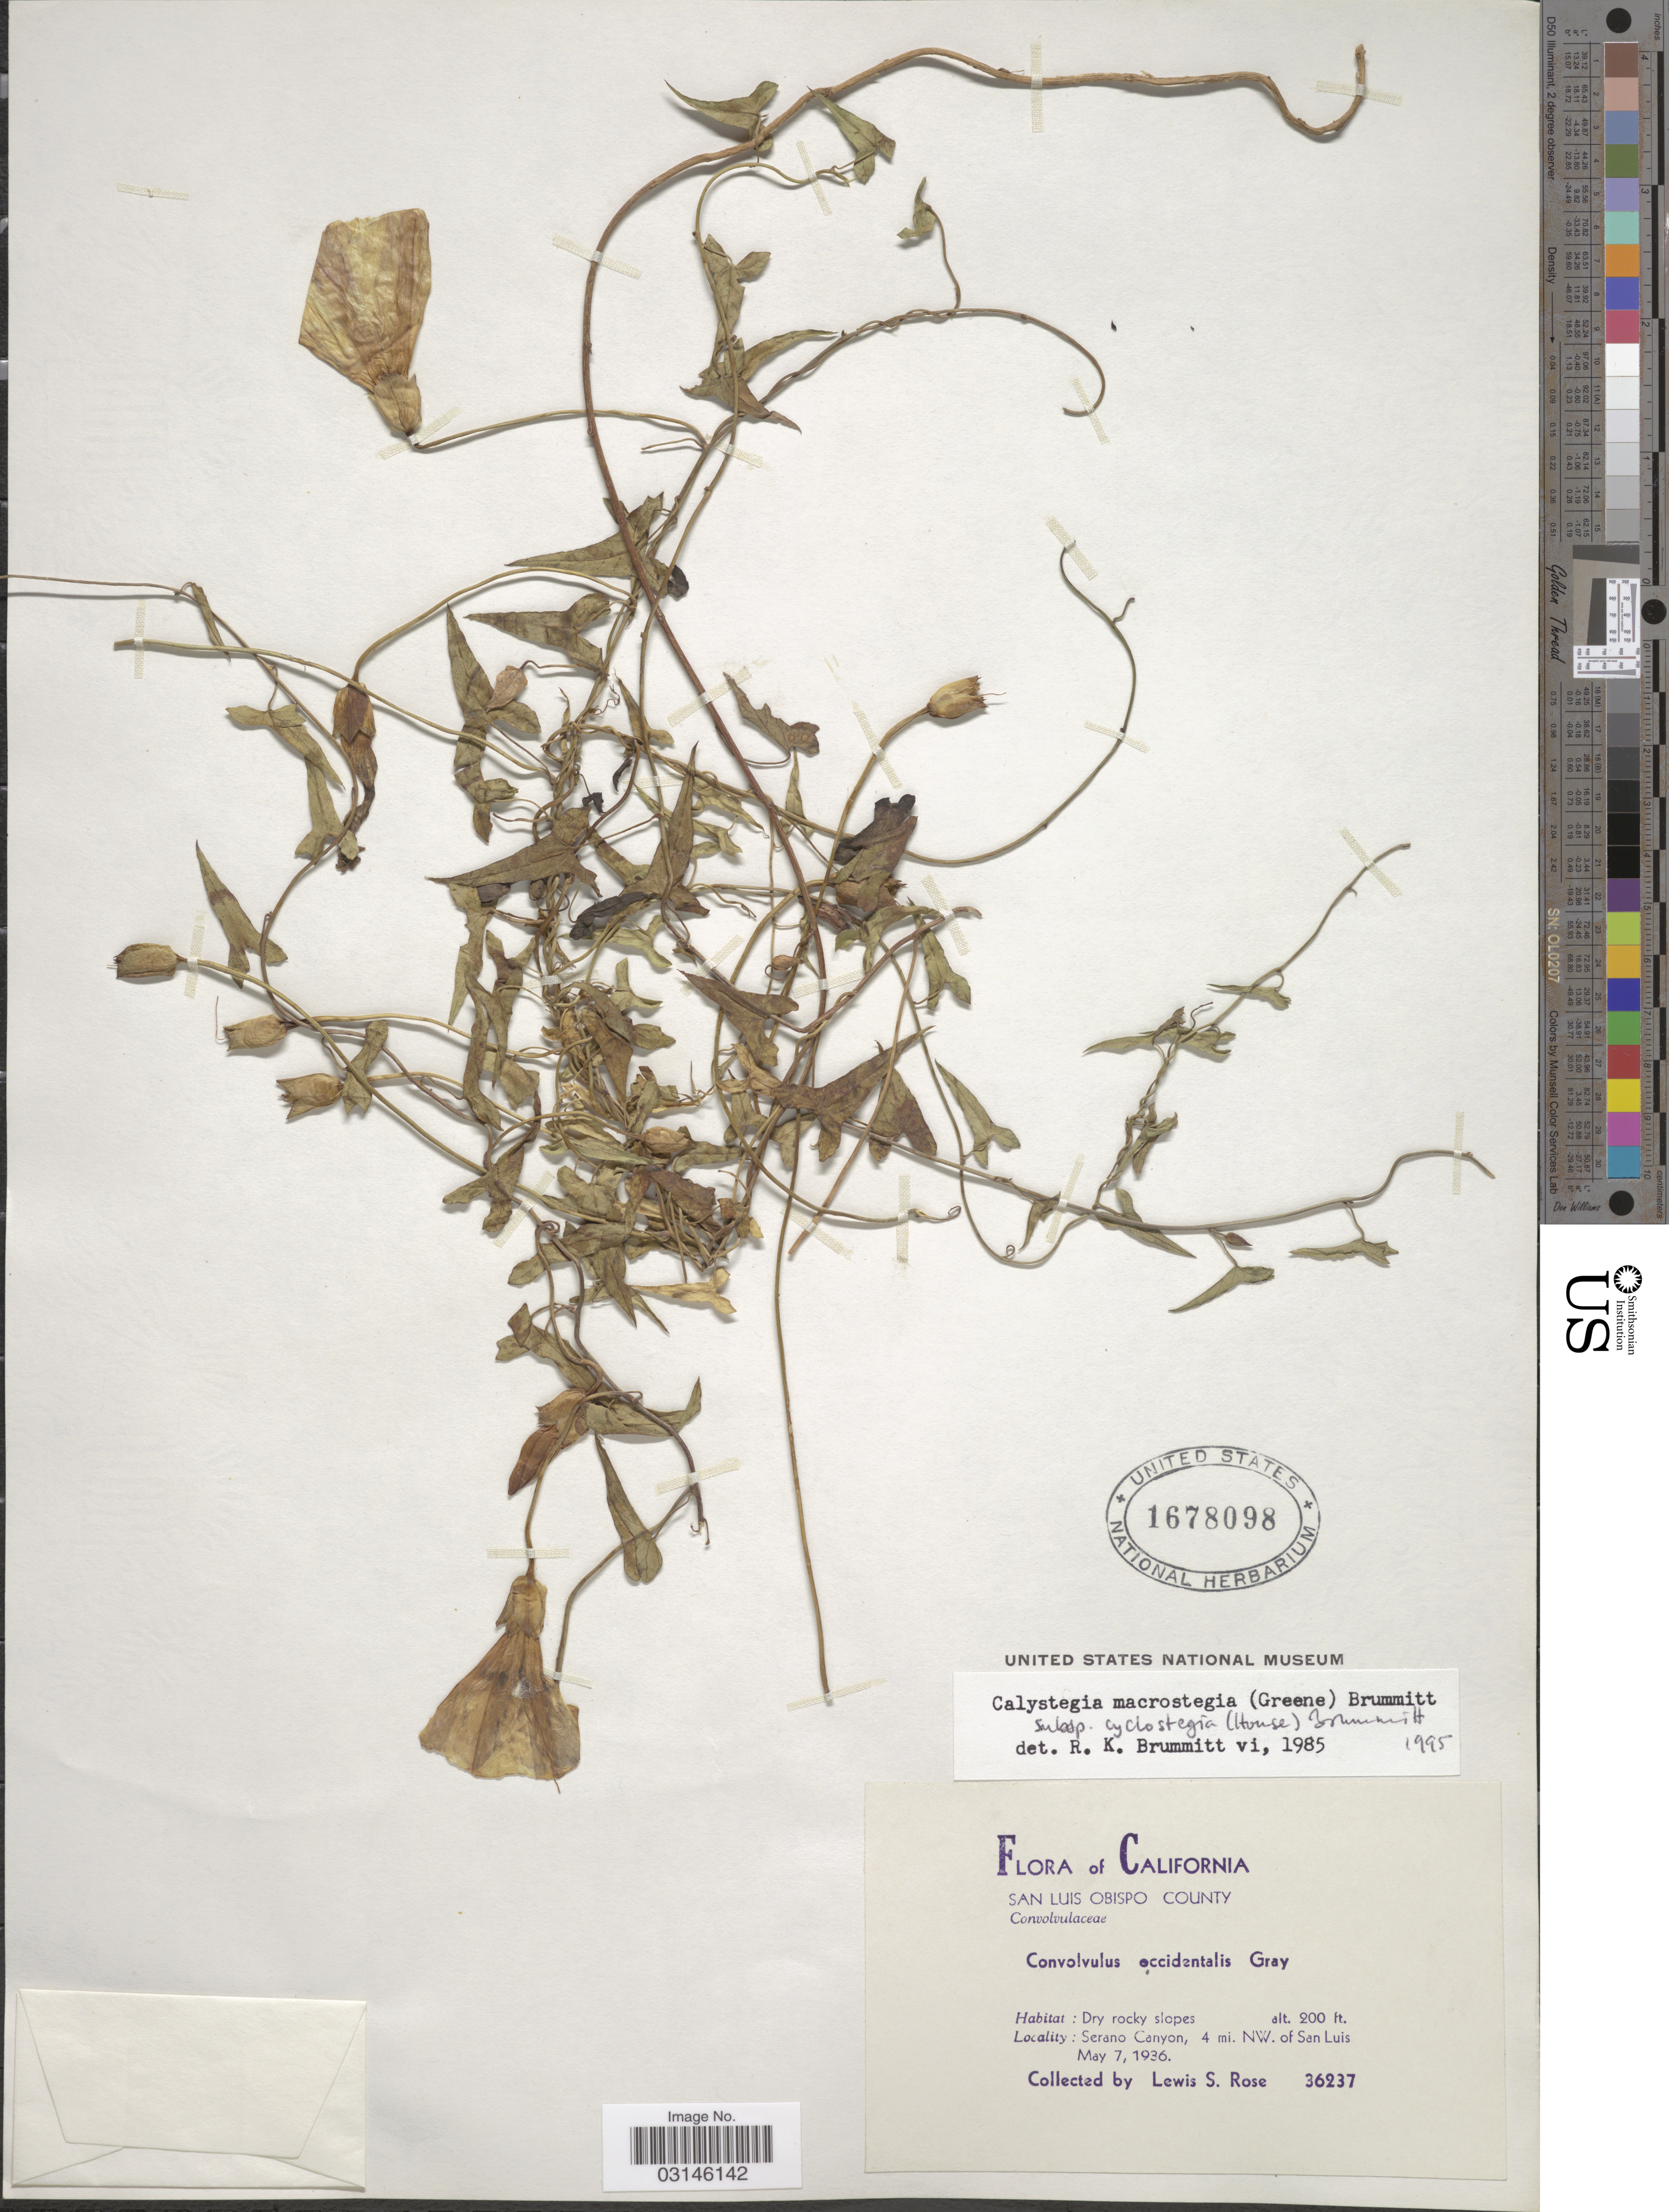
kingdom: Plantae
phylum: Tracheophyta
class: Magnoliopsida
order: Solanales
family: Convolvulaceae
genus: Calystegia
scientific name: Calystegia macrostegia subsp. cyclostegia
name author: Brummitt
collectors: L. S. Rose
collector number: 36237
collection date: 1936-05-07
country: United States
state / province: California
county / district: San Luis Obispo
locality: San Luis Obispo County. Serano Canyon, 4 mi. NW. of San Luis.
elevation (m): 61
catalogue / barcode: US 1678098